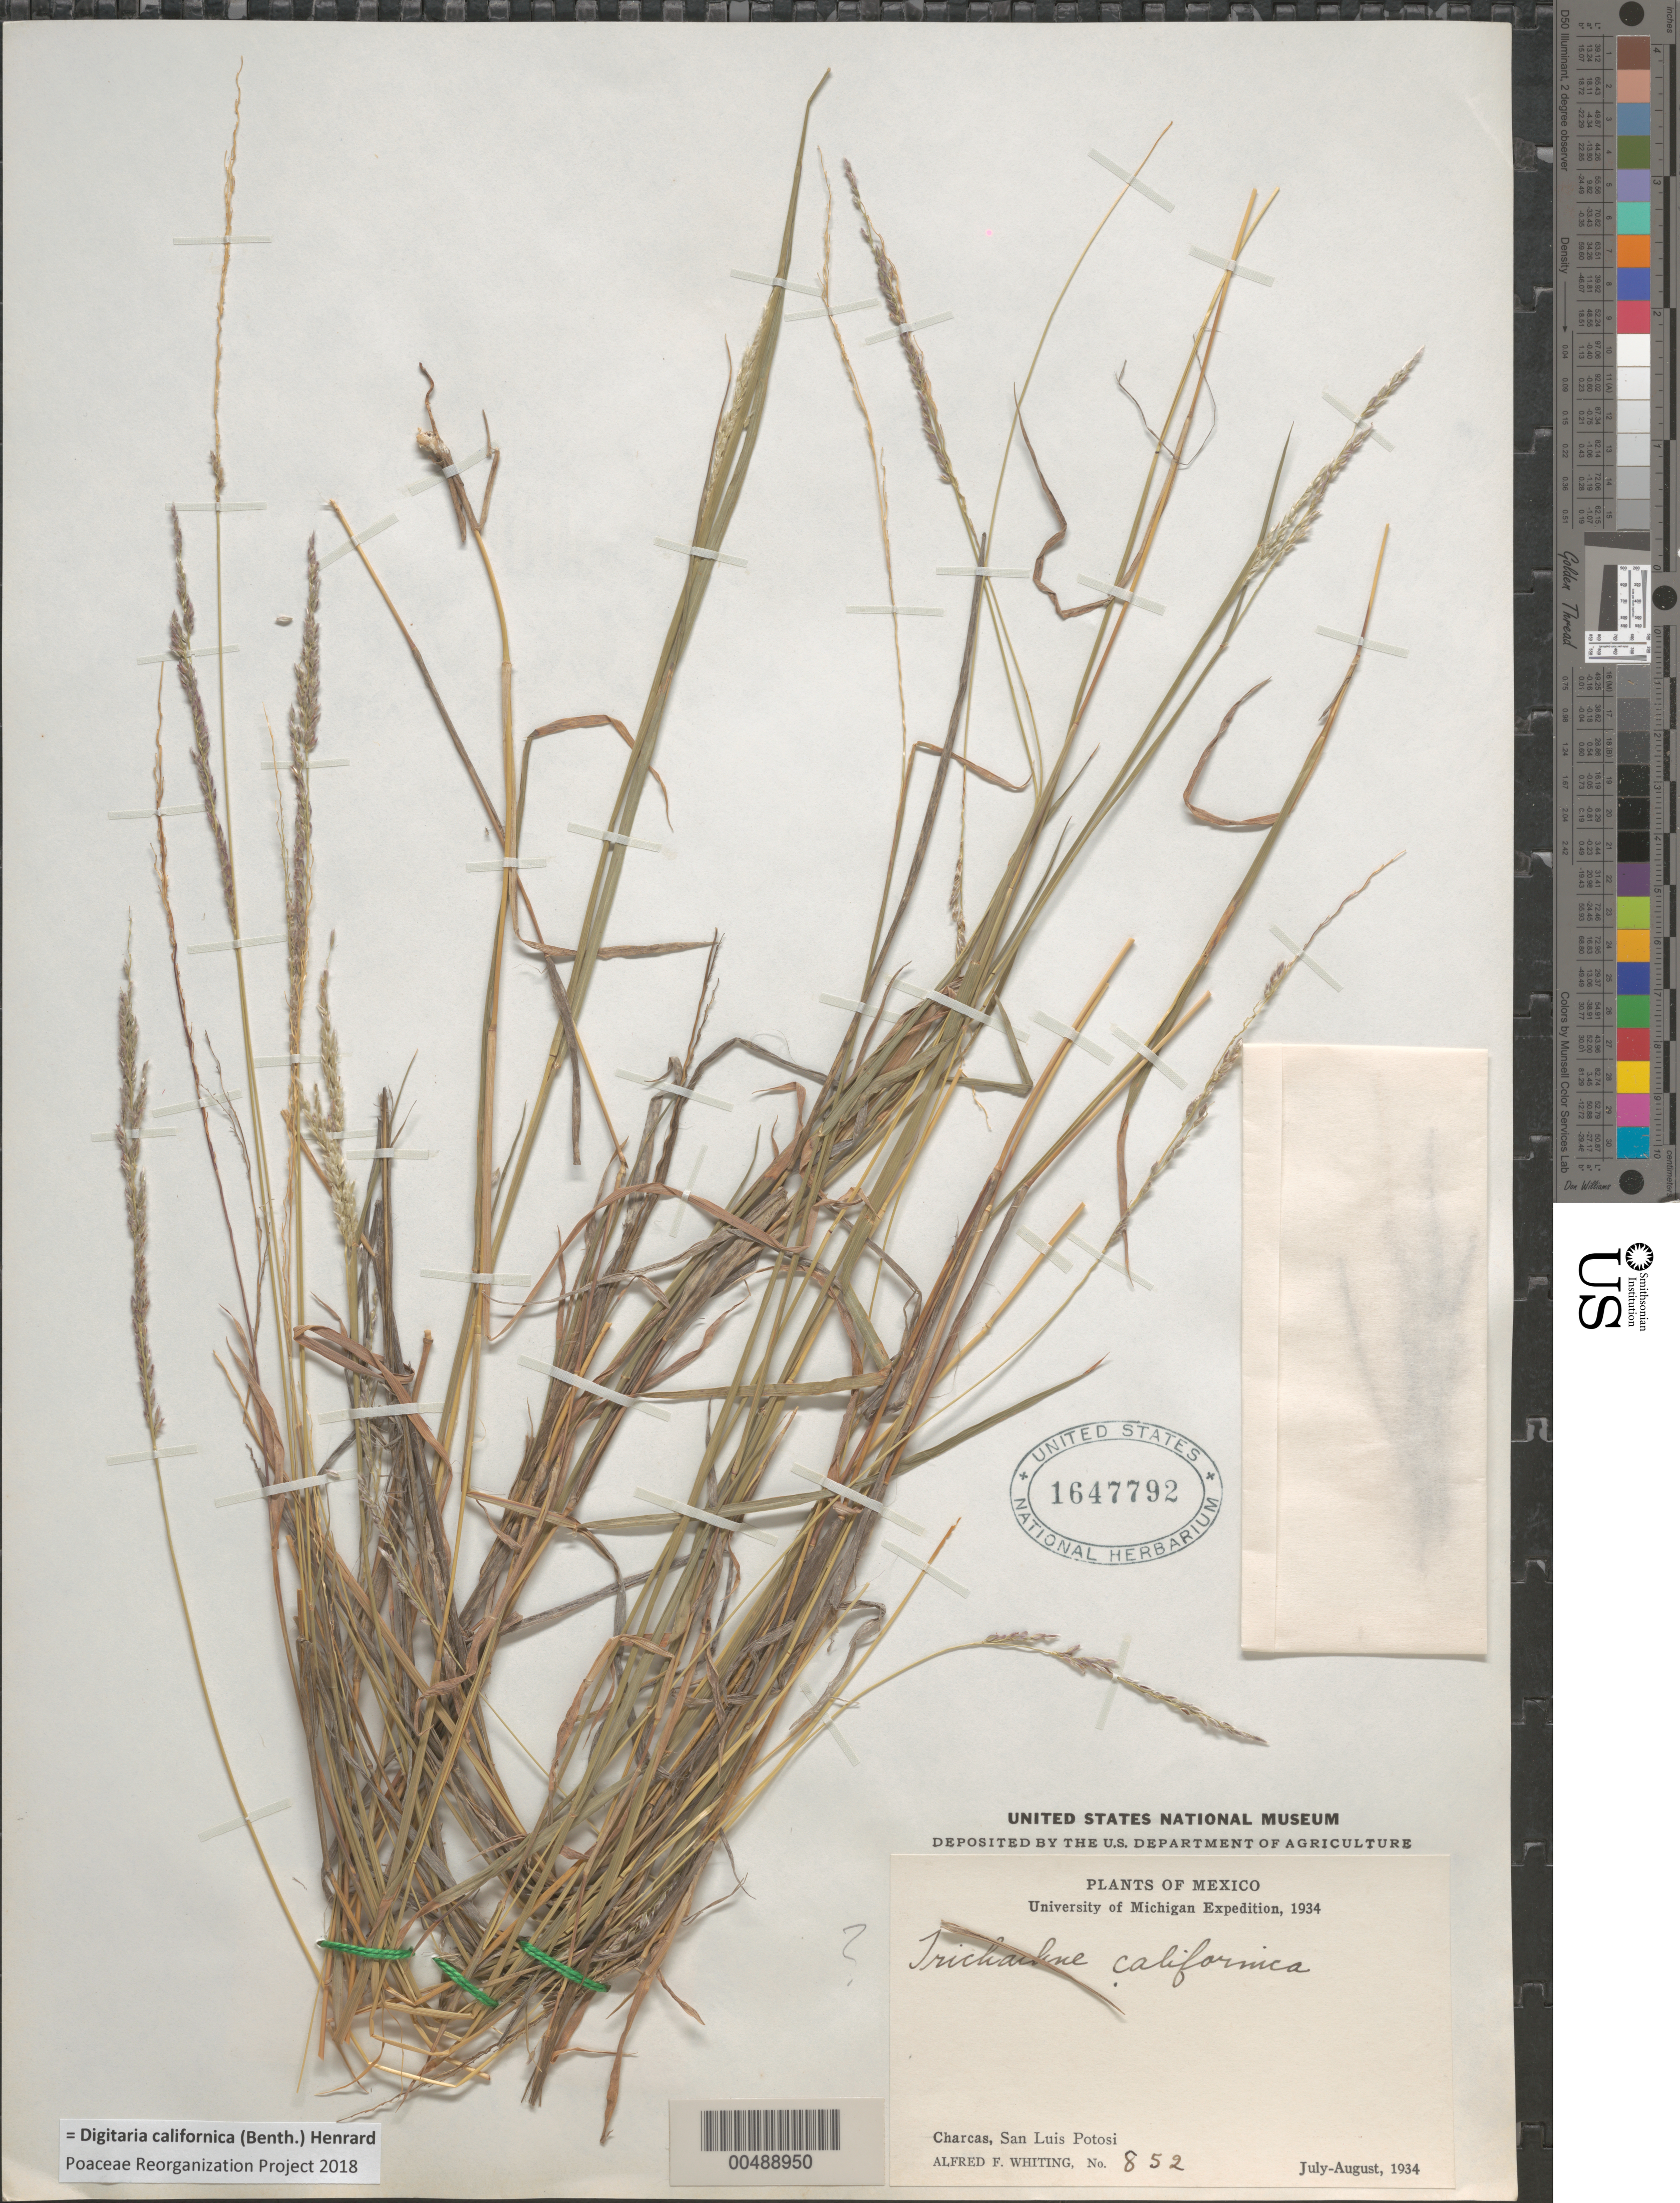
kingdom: Plantae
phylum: Tracheophyta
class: Liliopsida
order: Poales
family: Poaceae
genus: Digitaria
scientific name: Digitaria californica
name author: (Benth.) Henr.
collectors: A. F. Whiting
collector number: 852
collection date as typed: Jul 1934 to Aug 1934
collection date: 1934-07/1934-08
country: Mexico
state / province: San Luis Potosi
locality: Charcas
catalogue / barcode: US 1647792